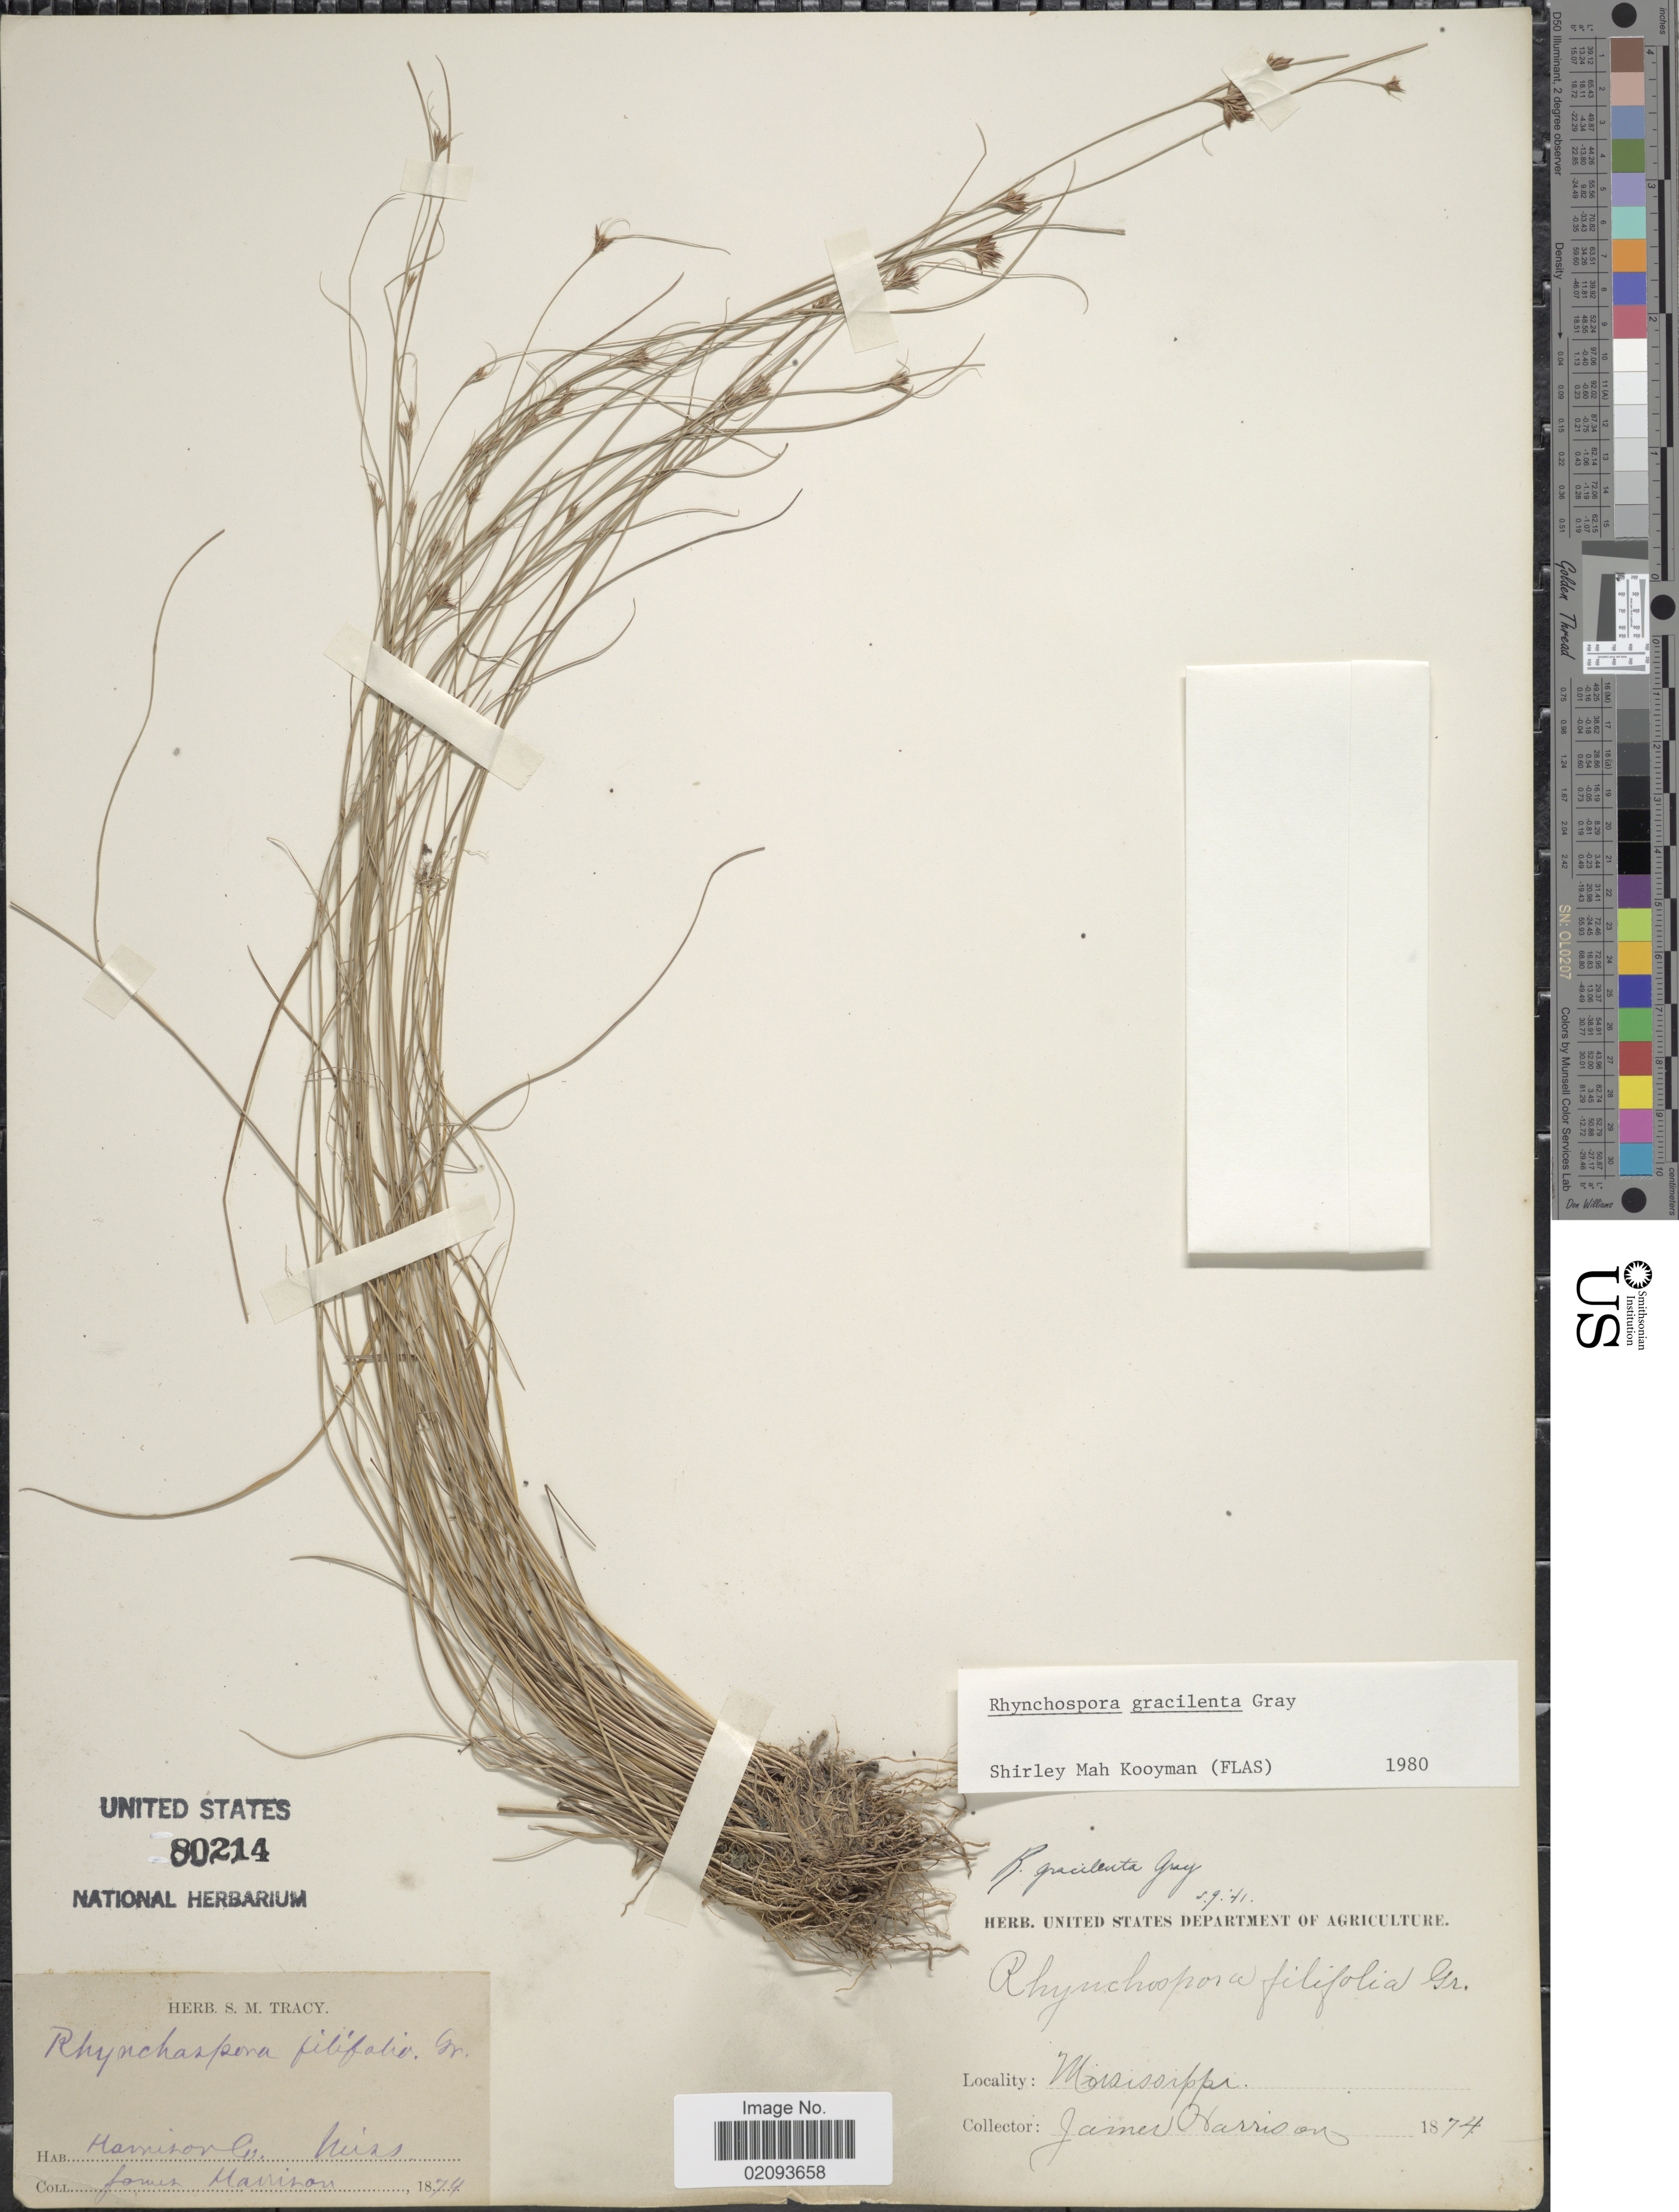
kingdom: Plantae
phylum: Tracheophyta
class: Liliopsida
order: Poales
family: Cyperaceae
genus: Rhynchospora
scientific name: Rhynchospora gracilenta A. Gray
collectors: J. Harrison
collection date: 1874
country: United States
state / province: Mississippi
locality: Harrison Co.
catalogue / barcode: US 80214